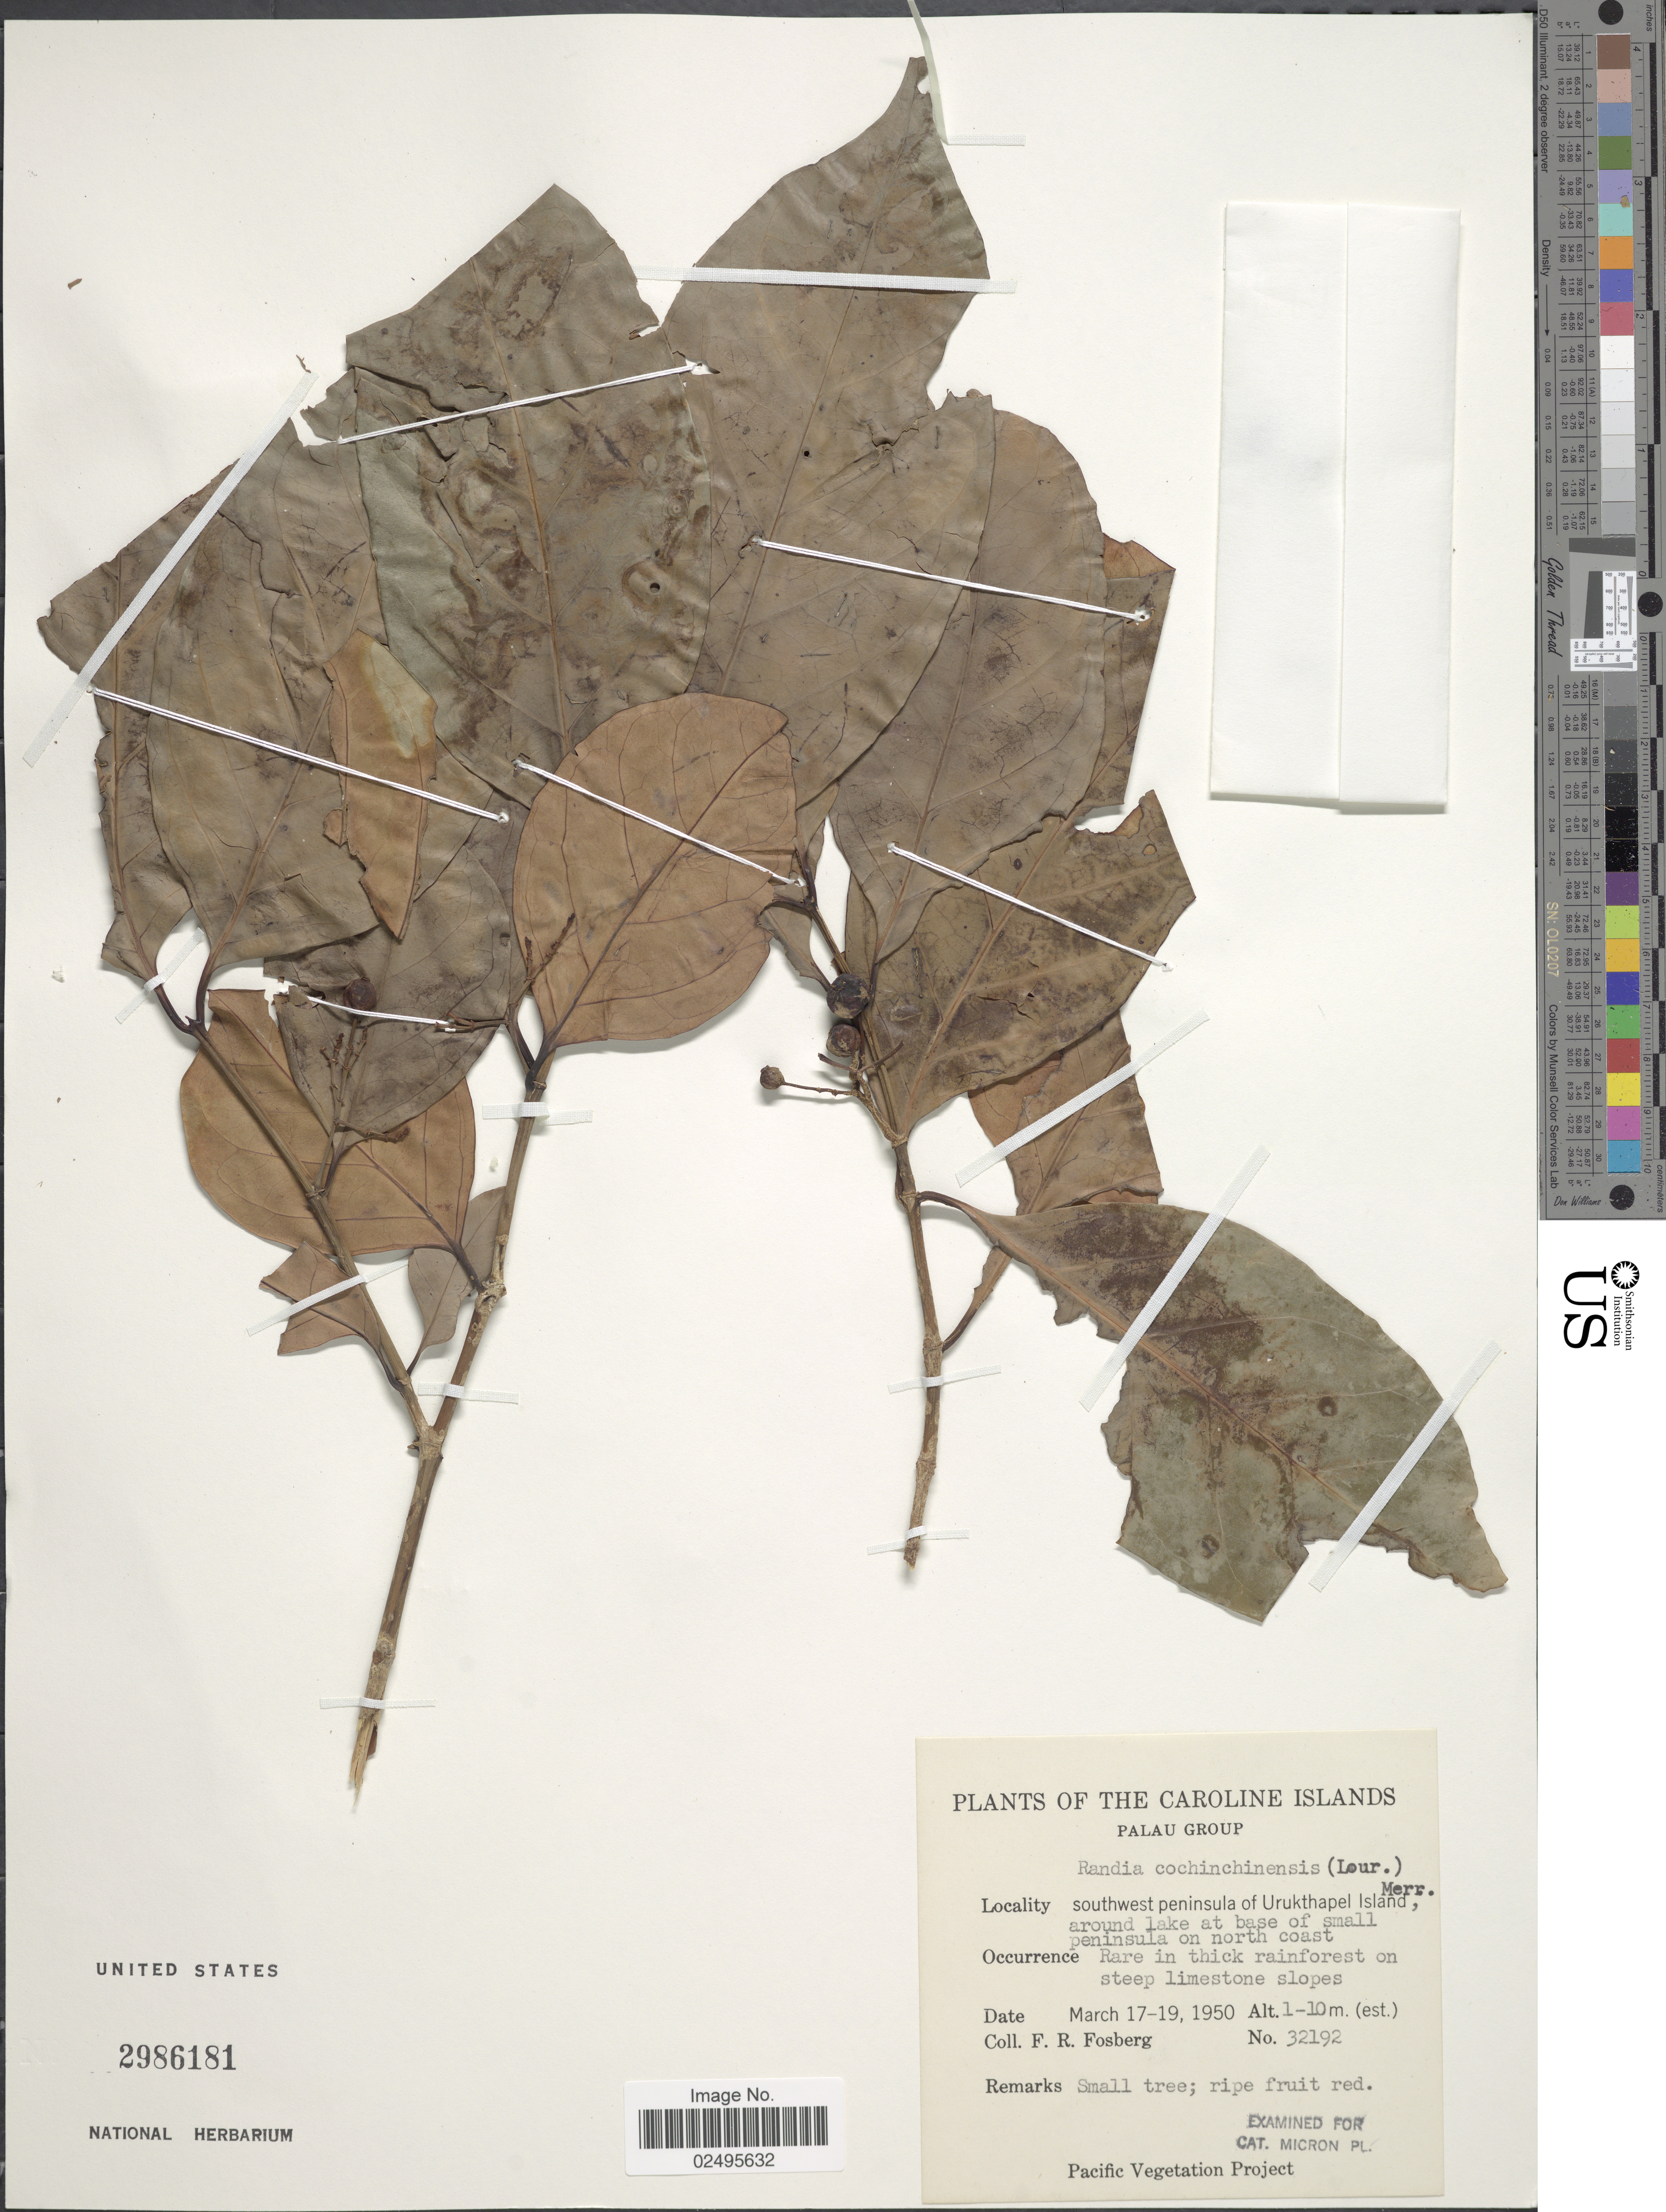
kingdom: Plantae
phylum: Tracheophyta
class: Magnoliopsida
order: Gentianales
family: Rubiaceae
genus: Aidia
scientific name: Aidia graeffei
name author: (Reinecke) Tirveng.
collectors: F. R. Fosberg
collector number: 32192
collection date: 1950-03-17/1950-03-19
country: Palau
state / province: Koror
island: Ngeruktabel [Urukthapel]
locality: Caroline Islands. Palau Group. Southwest peninsula of Urukthapel Island, around lake at base of small peninsula on north coast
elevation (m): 1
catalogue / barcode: US 2986181